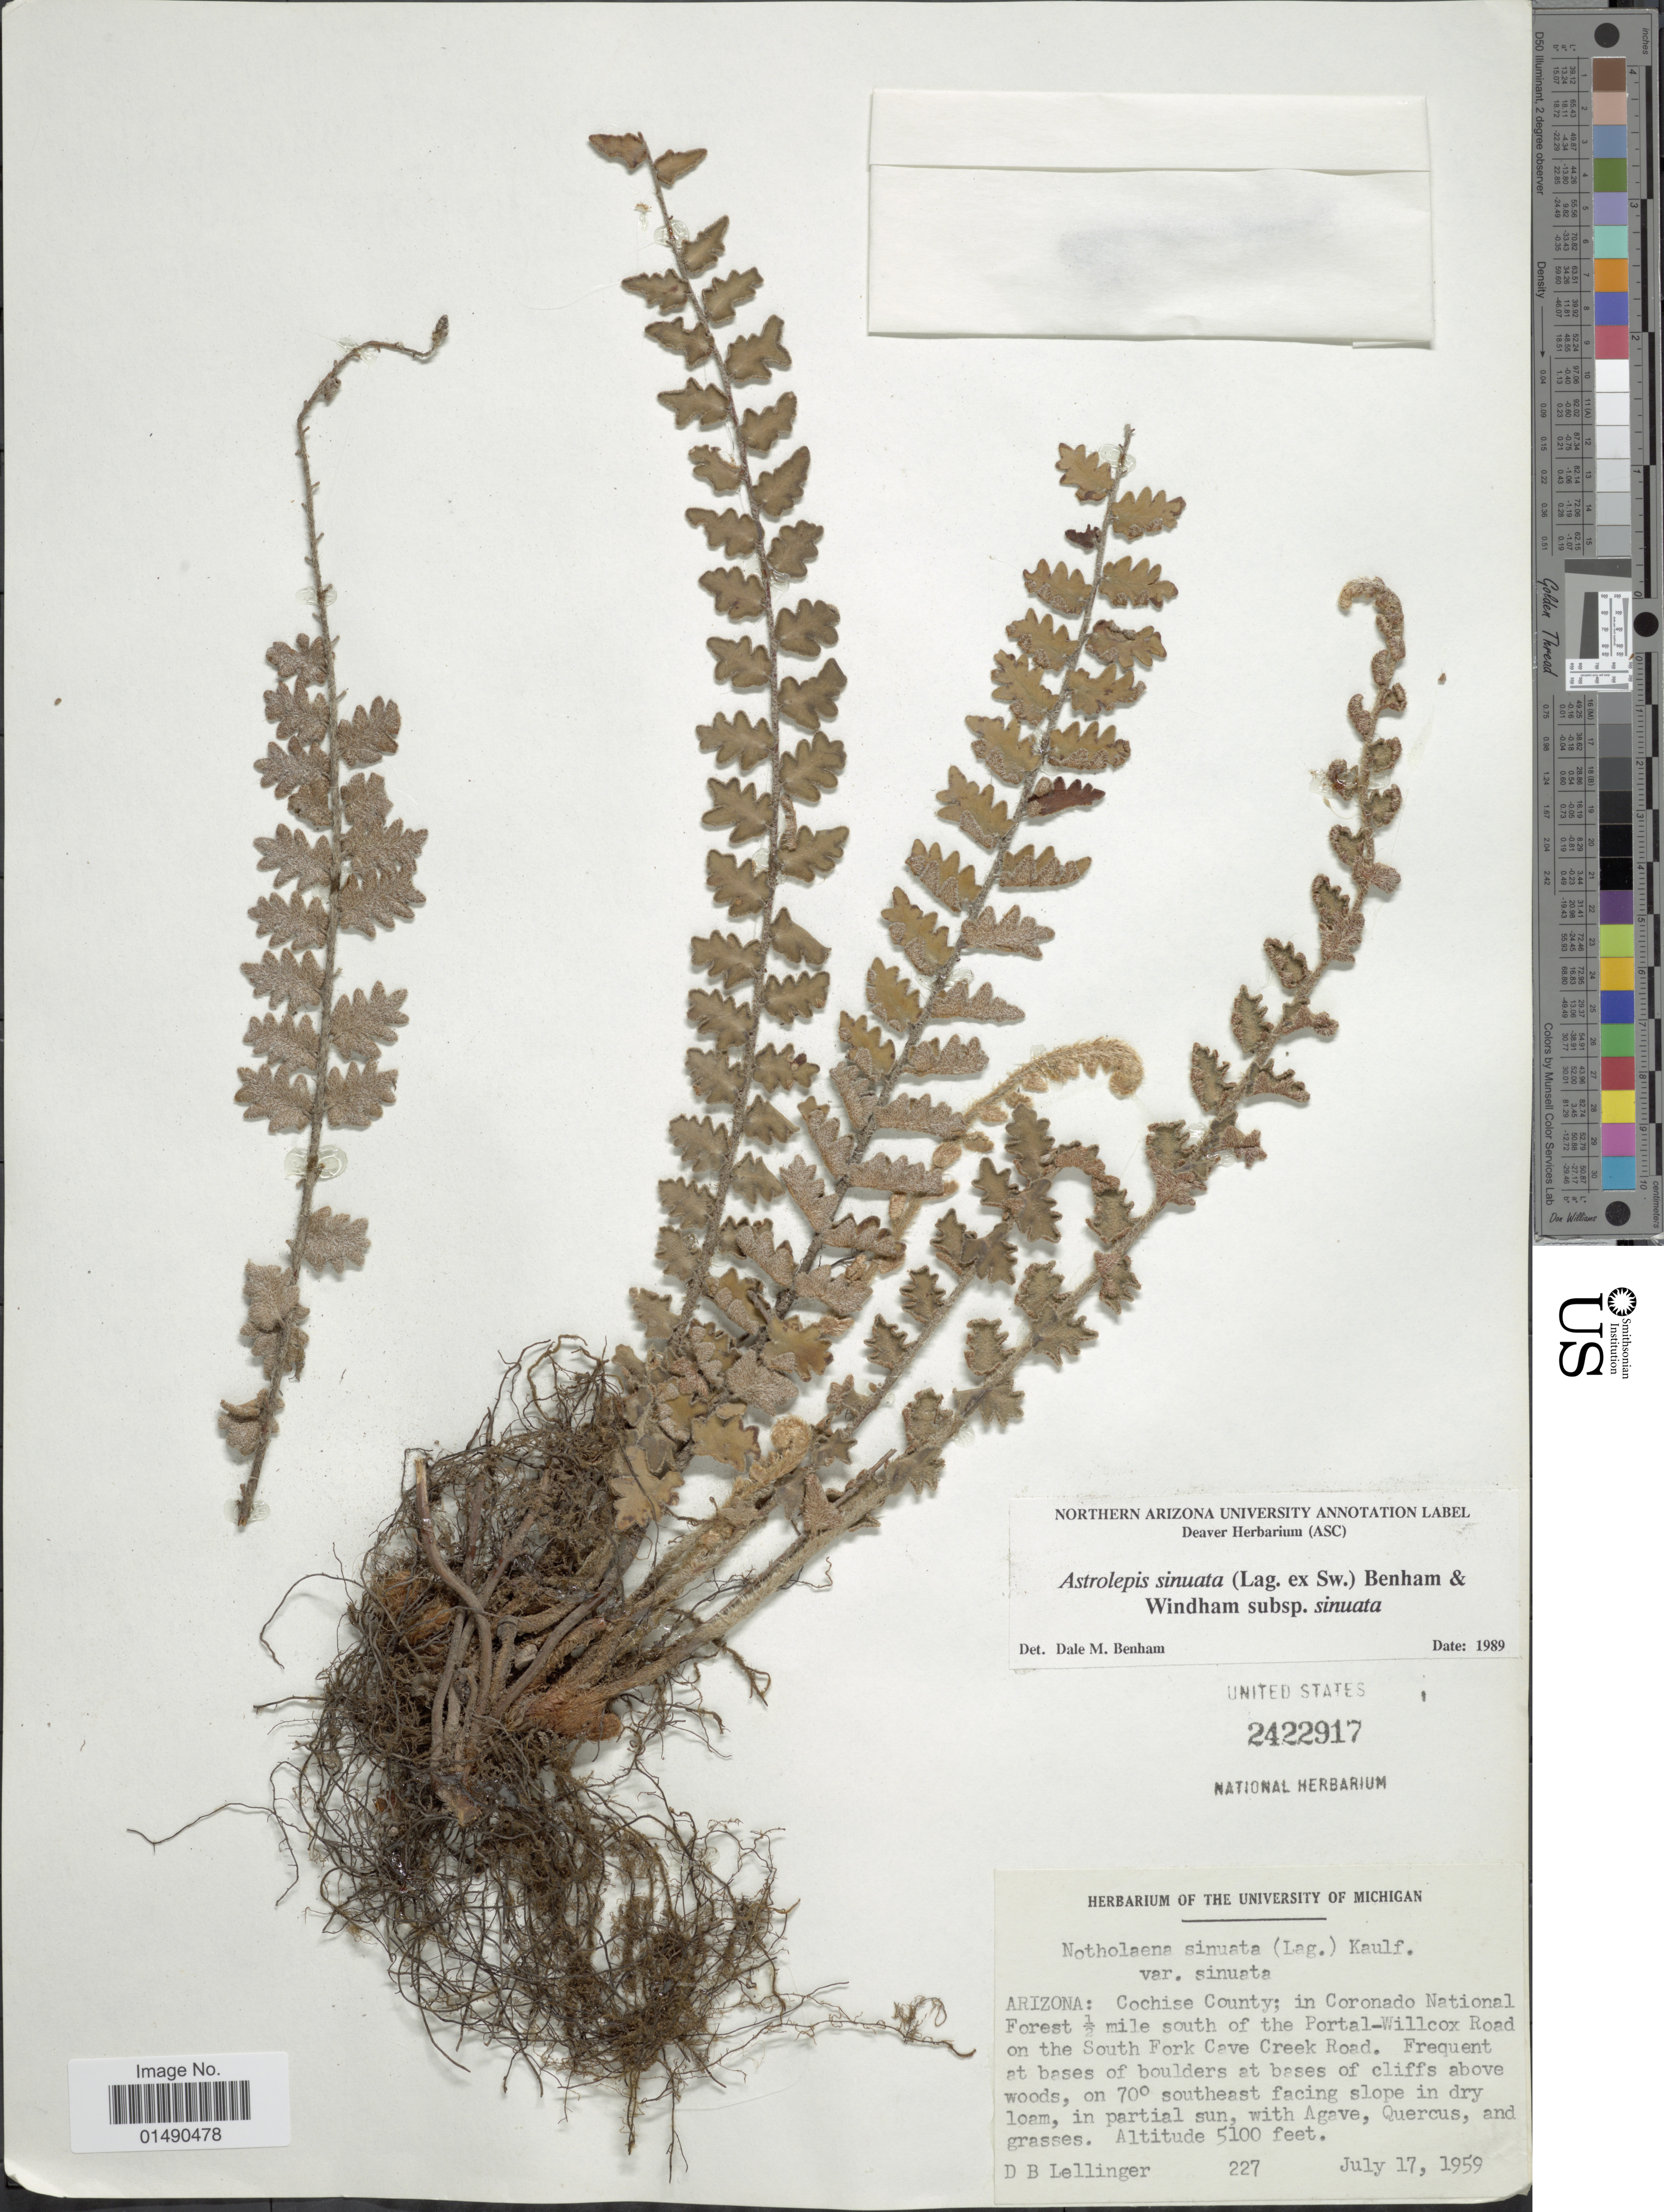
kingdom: Plantae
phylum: Tracheophyta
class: Polypodiopsida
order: Polypodiales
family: Pteridaceae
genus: Astrolepis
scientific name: Astrolepis sinuata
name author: (Lag. ex Sw.) D.M. Benham & Windham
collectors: D. B. Lellinger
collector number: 227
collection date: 1959-07-17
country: United States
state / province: Arizona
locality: Cochise County: in Coronado National Forest 1/2 miles south of the Portal-Willcox Road on the South Fork Cave Creek Road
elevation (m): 1554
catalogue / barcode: US 2422917